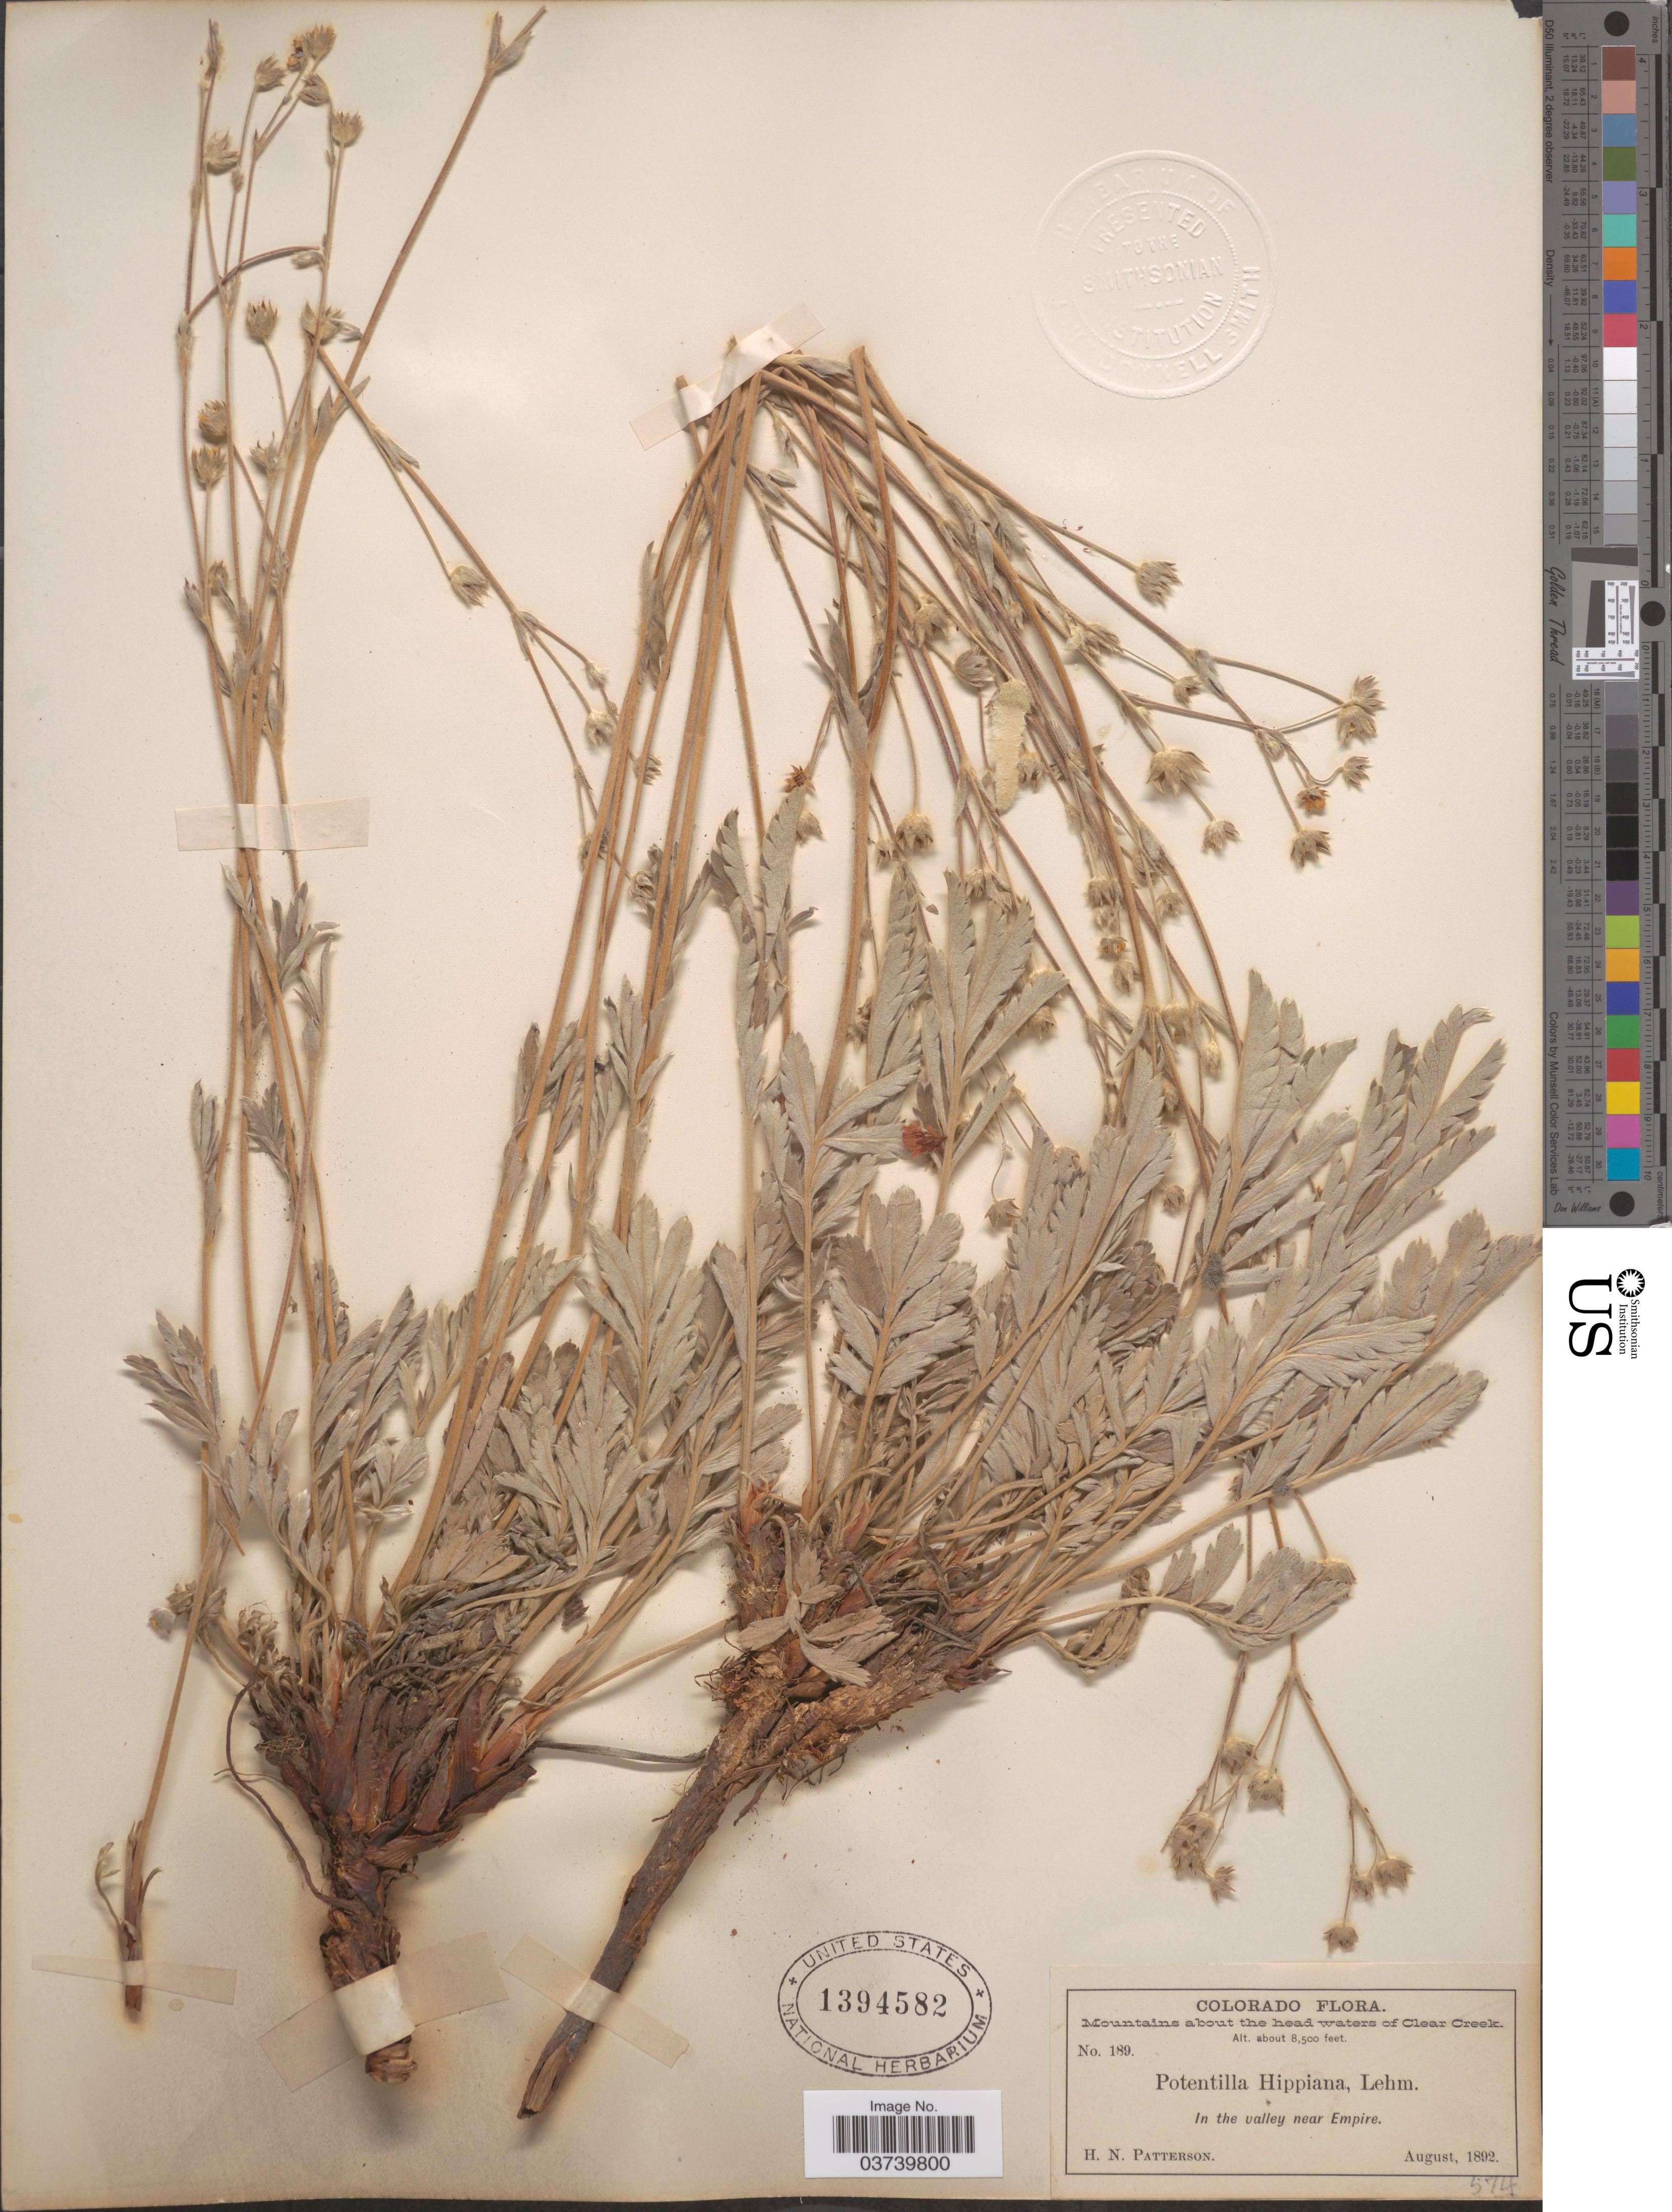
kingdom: Plantae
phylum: Tracheophyta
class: Magnoliopsida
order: Rosales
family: Rosaceae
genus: Potentilla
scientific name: Potentilla hippiana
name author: Lehm.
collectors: H. N. Patterson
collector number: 189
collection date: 1892-08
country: United States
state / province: Colorado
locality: Mountains about the head waters of Clear Creek. In the valley near Empire.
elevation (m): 2591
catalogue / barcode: US 1394582